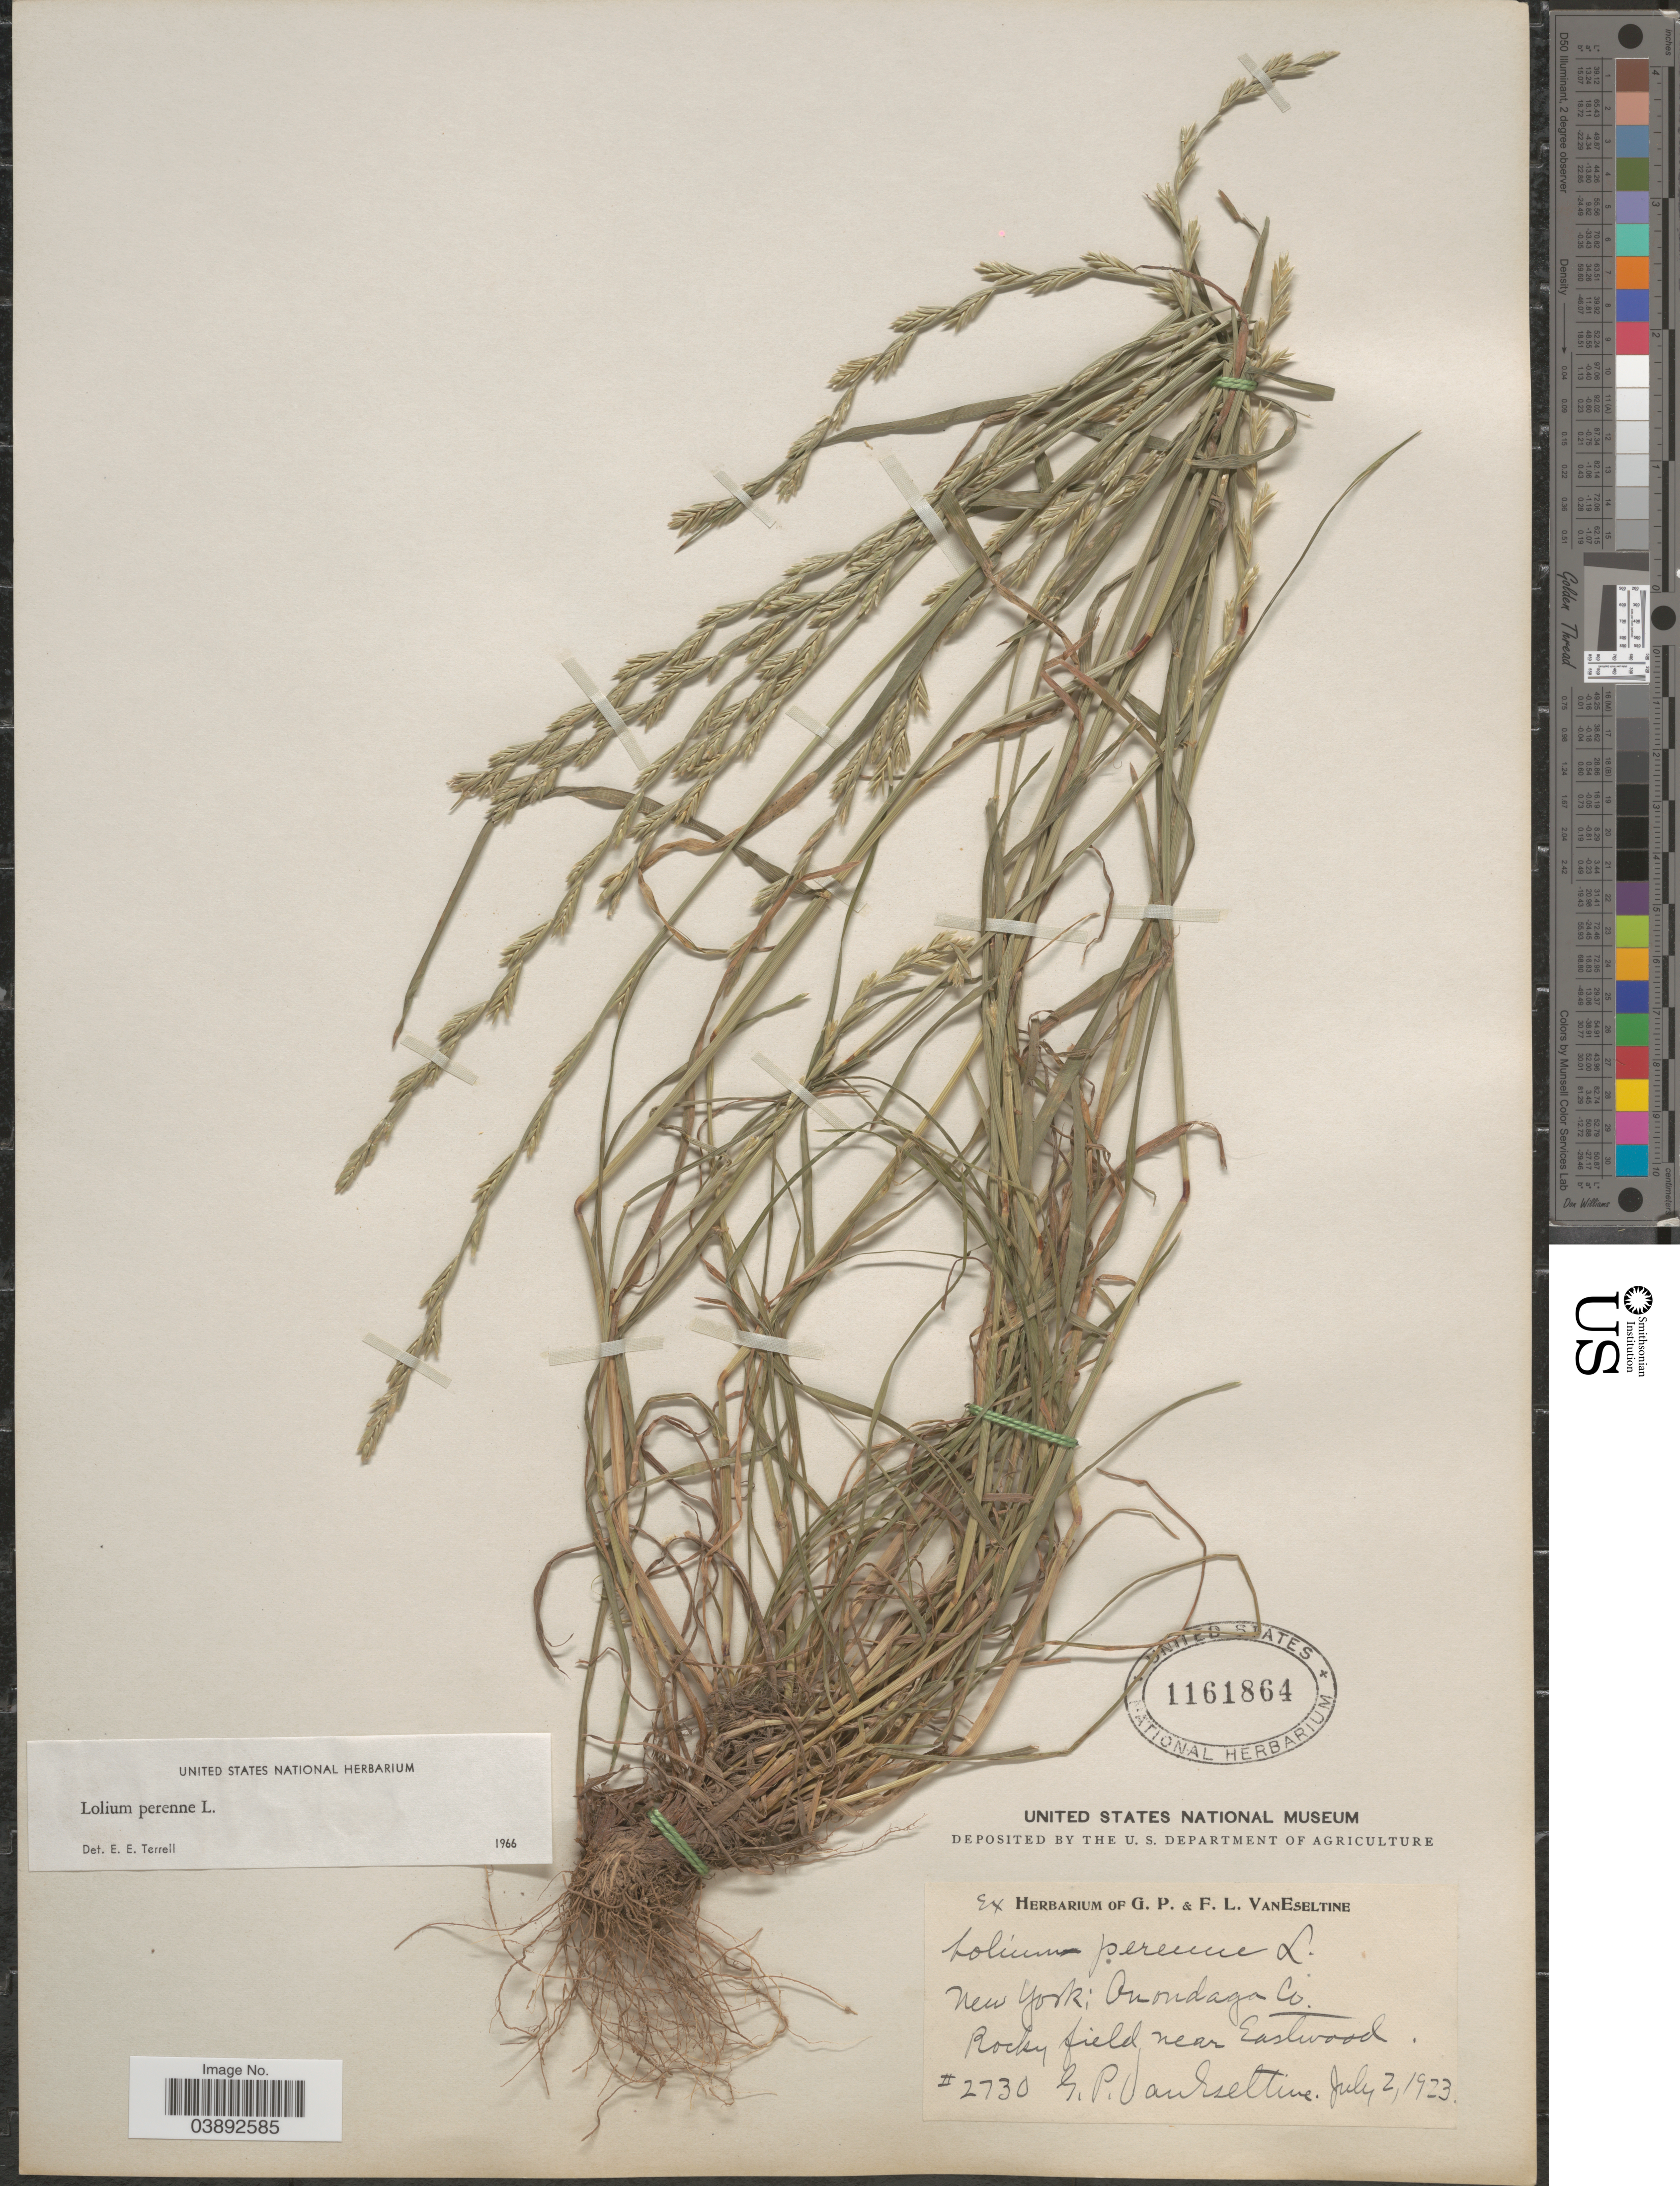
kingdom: Plantae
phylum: Tracheophyta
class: Liliopsida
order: Poales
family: Poaceae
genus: Lolium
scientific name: Lolium perenne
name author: L.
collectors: G. P. Van Eseltine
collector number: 2730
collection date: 1923-07-02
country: United States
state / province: New York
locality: Onondaga Co. Rocky field near Eastwood.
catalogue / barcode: US 1161864